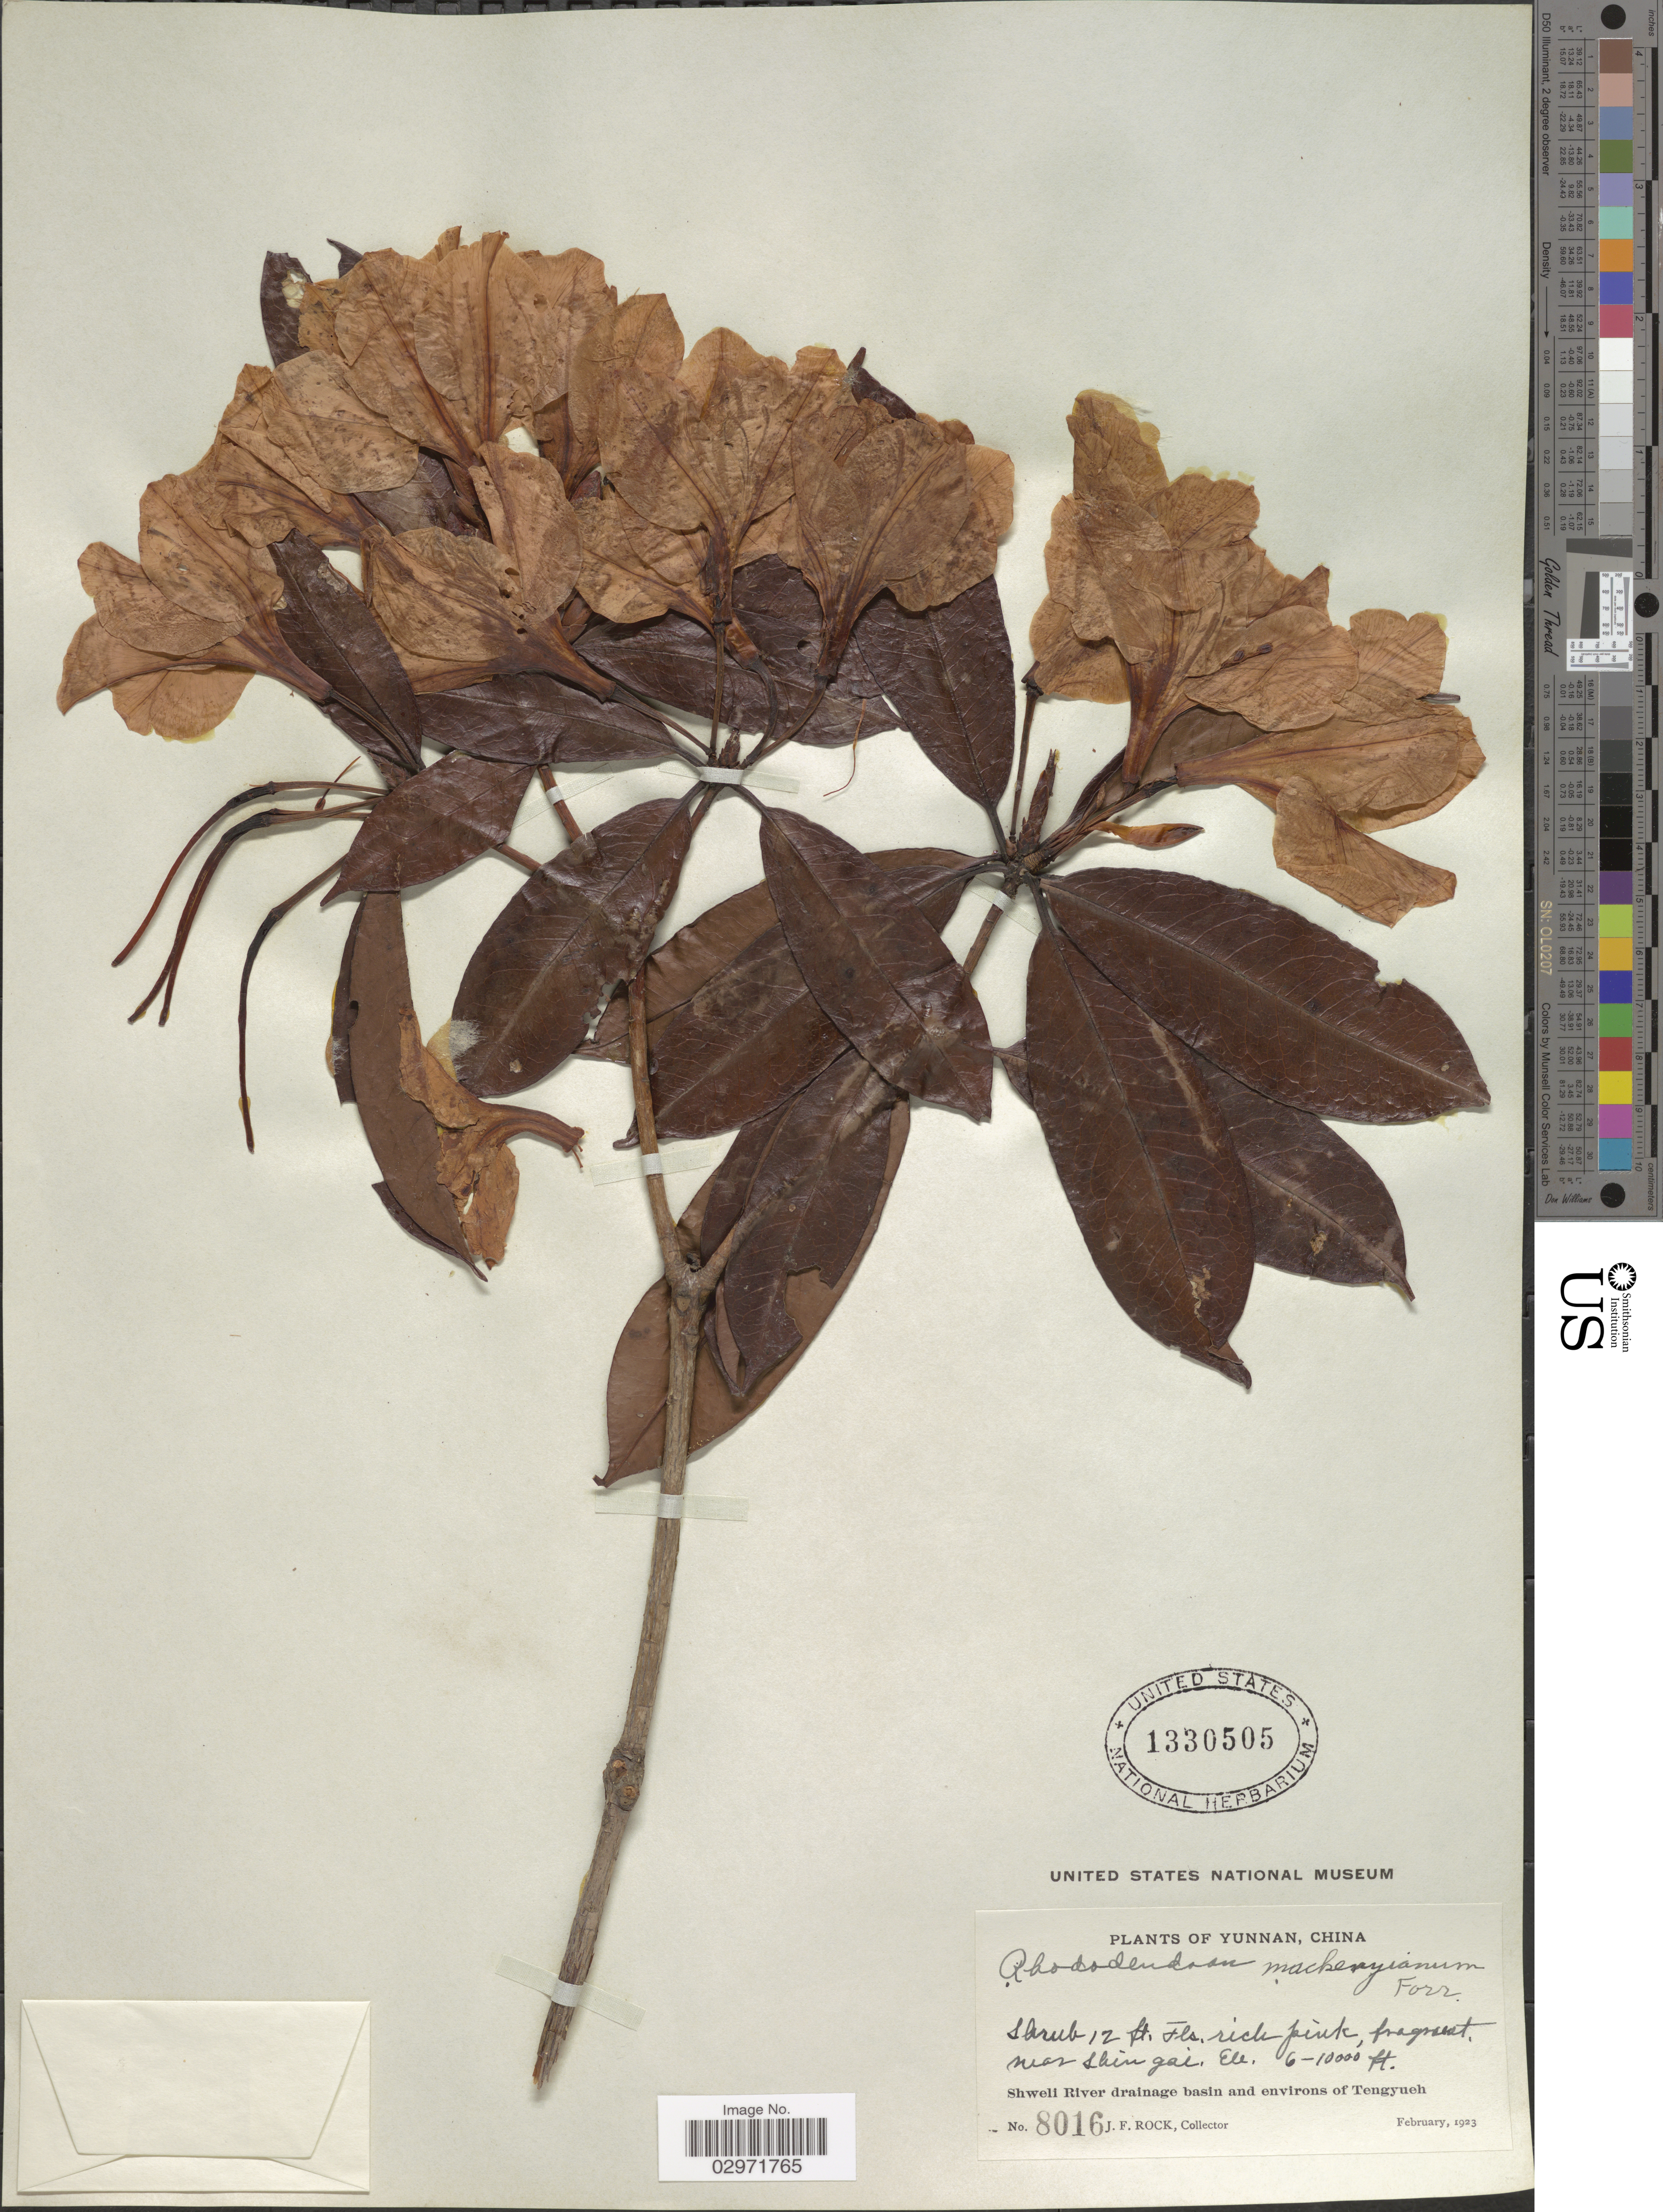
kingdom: Plantae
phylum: Tracheophyta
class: Magnoliopsida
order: Ericales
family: Ericaceae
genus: Rhododendron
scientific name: Rhododendron mackenzianum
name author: Forrest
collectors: J. Rock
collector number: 8016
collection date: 1923-02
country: China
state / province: Yunnan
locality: Shweli River drainage basin and environs of Tengyueh. Near Shin gai.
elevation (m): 1829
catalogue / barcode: US 1330505